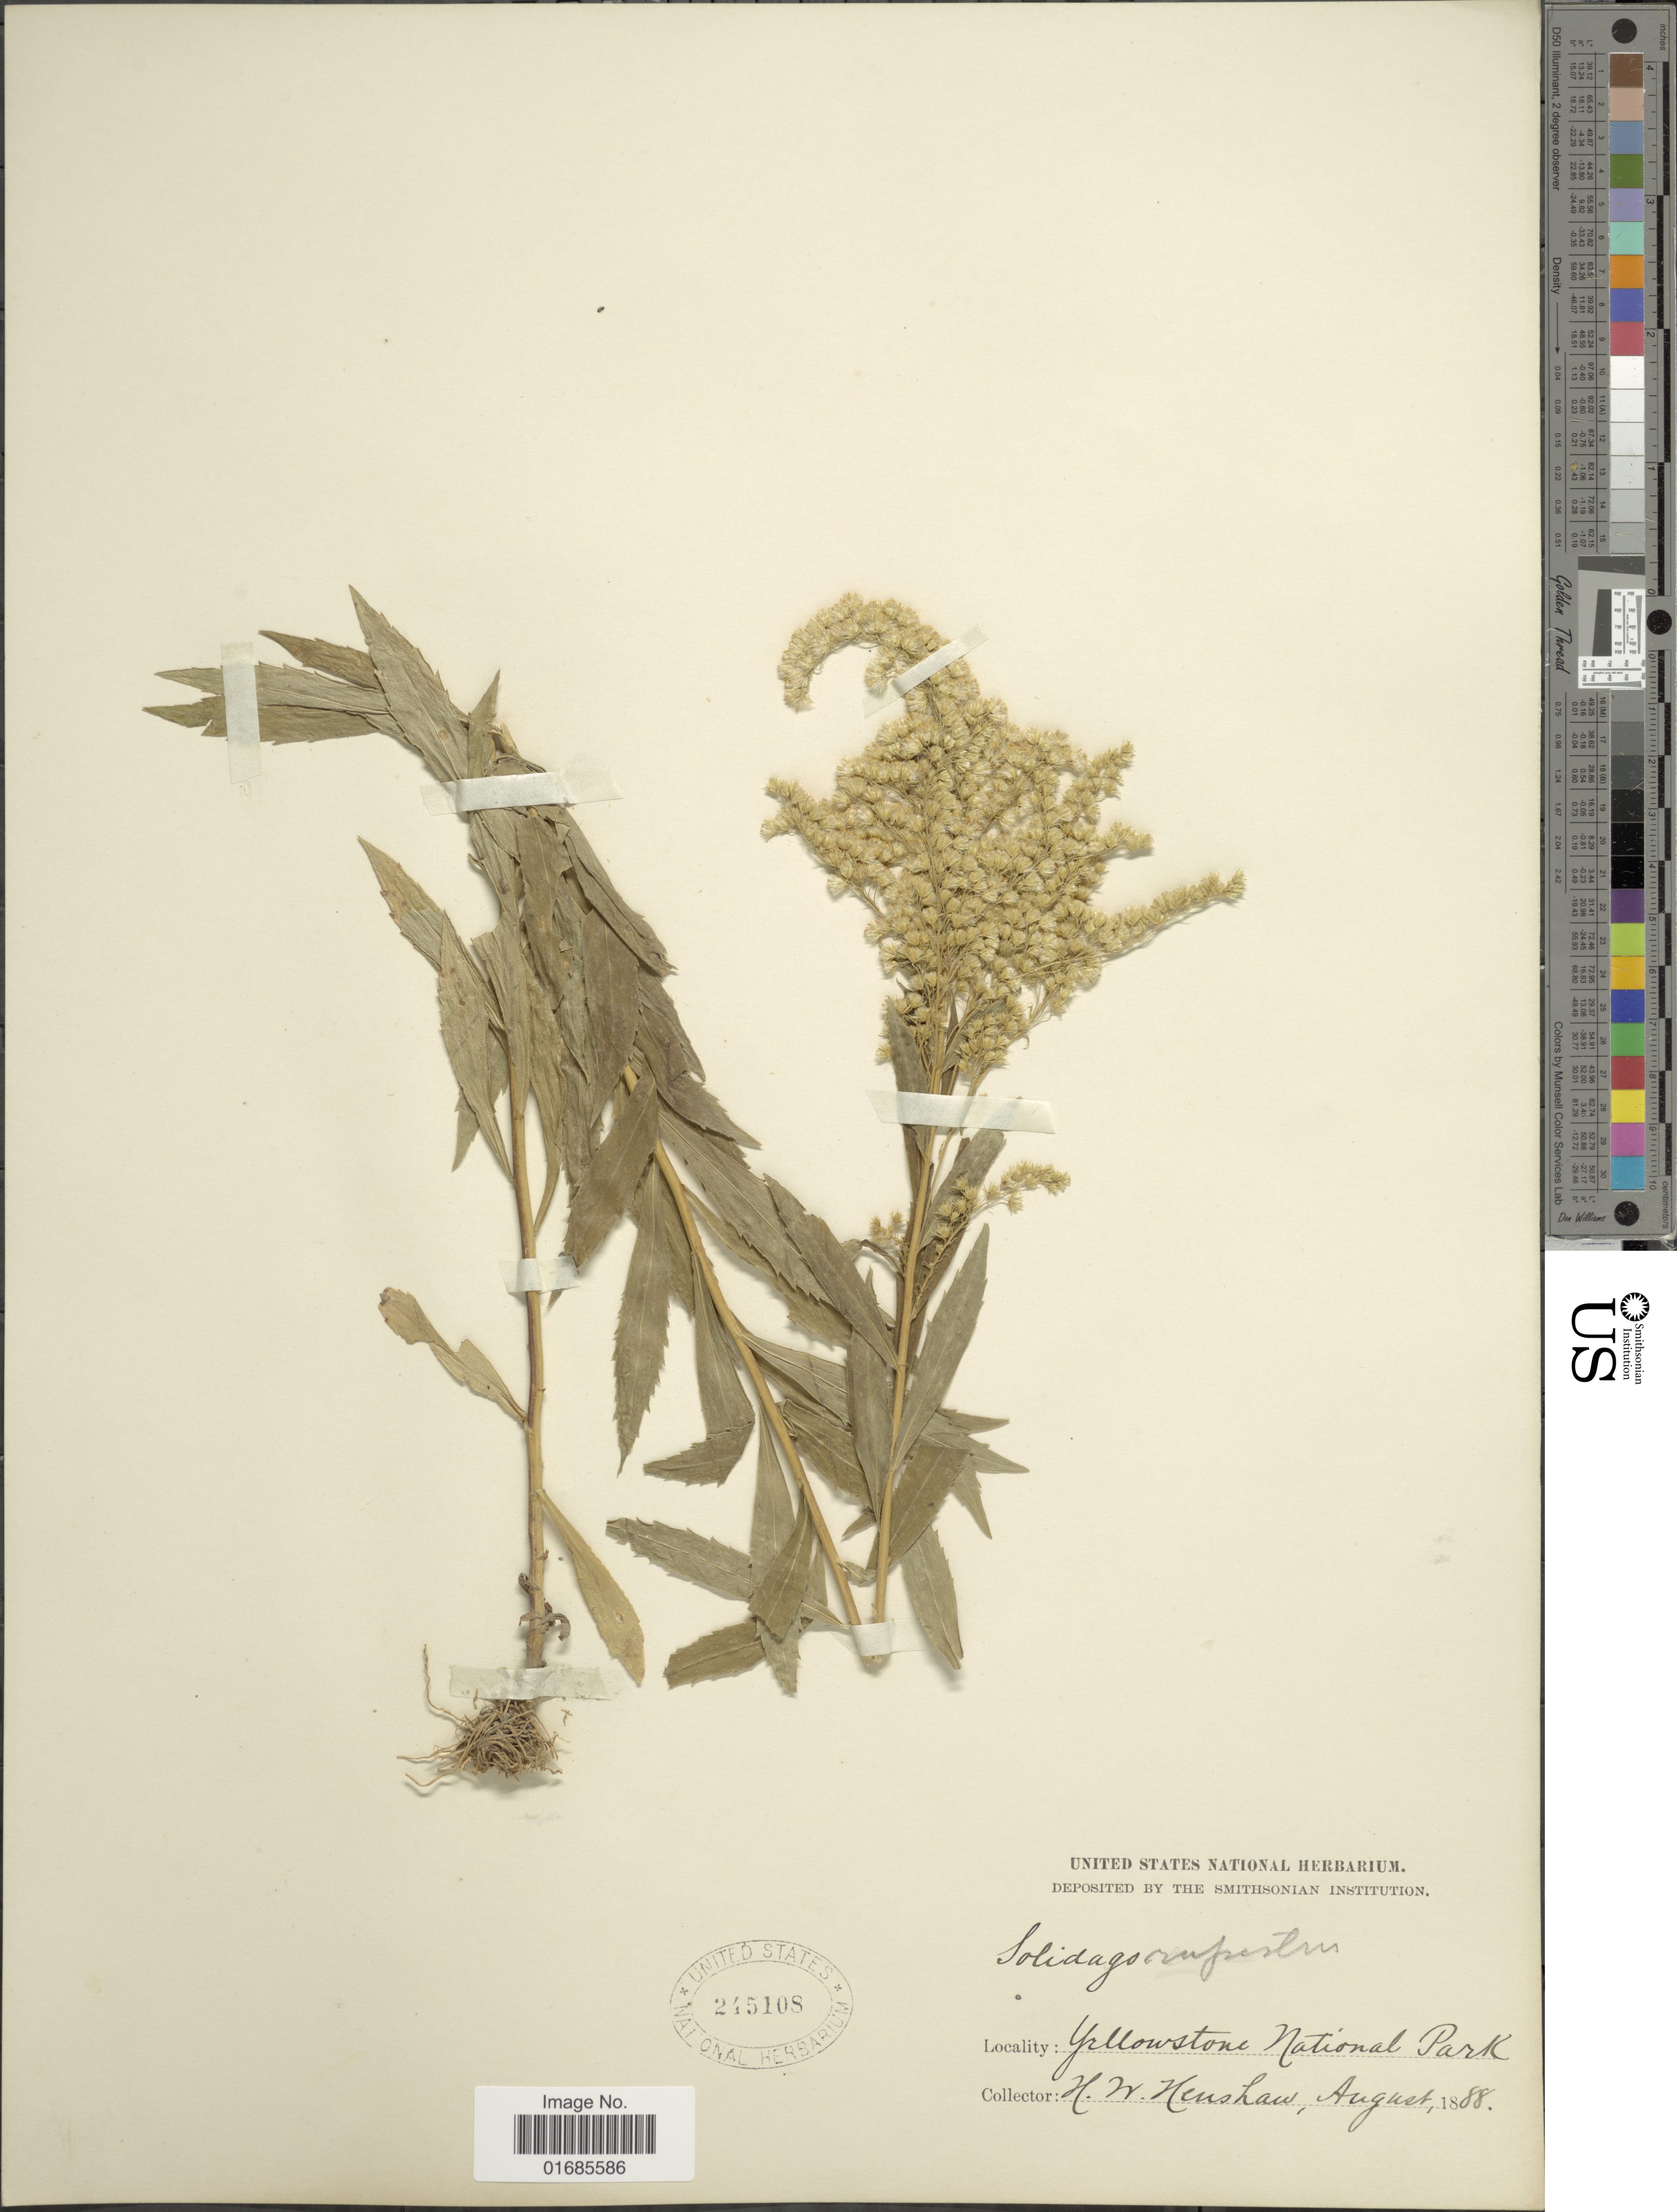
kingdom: Plantae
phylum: Tracheophyta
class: Magnoliopsida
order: Asterales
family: Asteraceae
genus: Solidago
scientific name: Solidago canadensis var. salebrosa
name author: (Piper) M.E. Jones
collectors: H. Henshaw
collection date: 1888-08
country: United States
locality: Yellowstone National Park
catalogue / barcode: US 245108